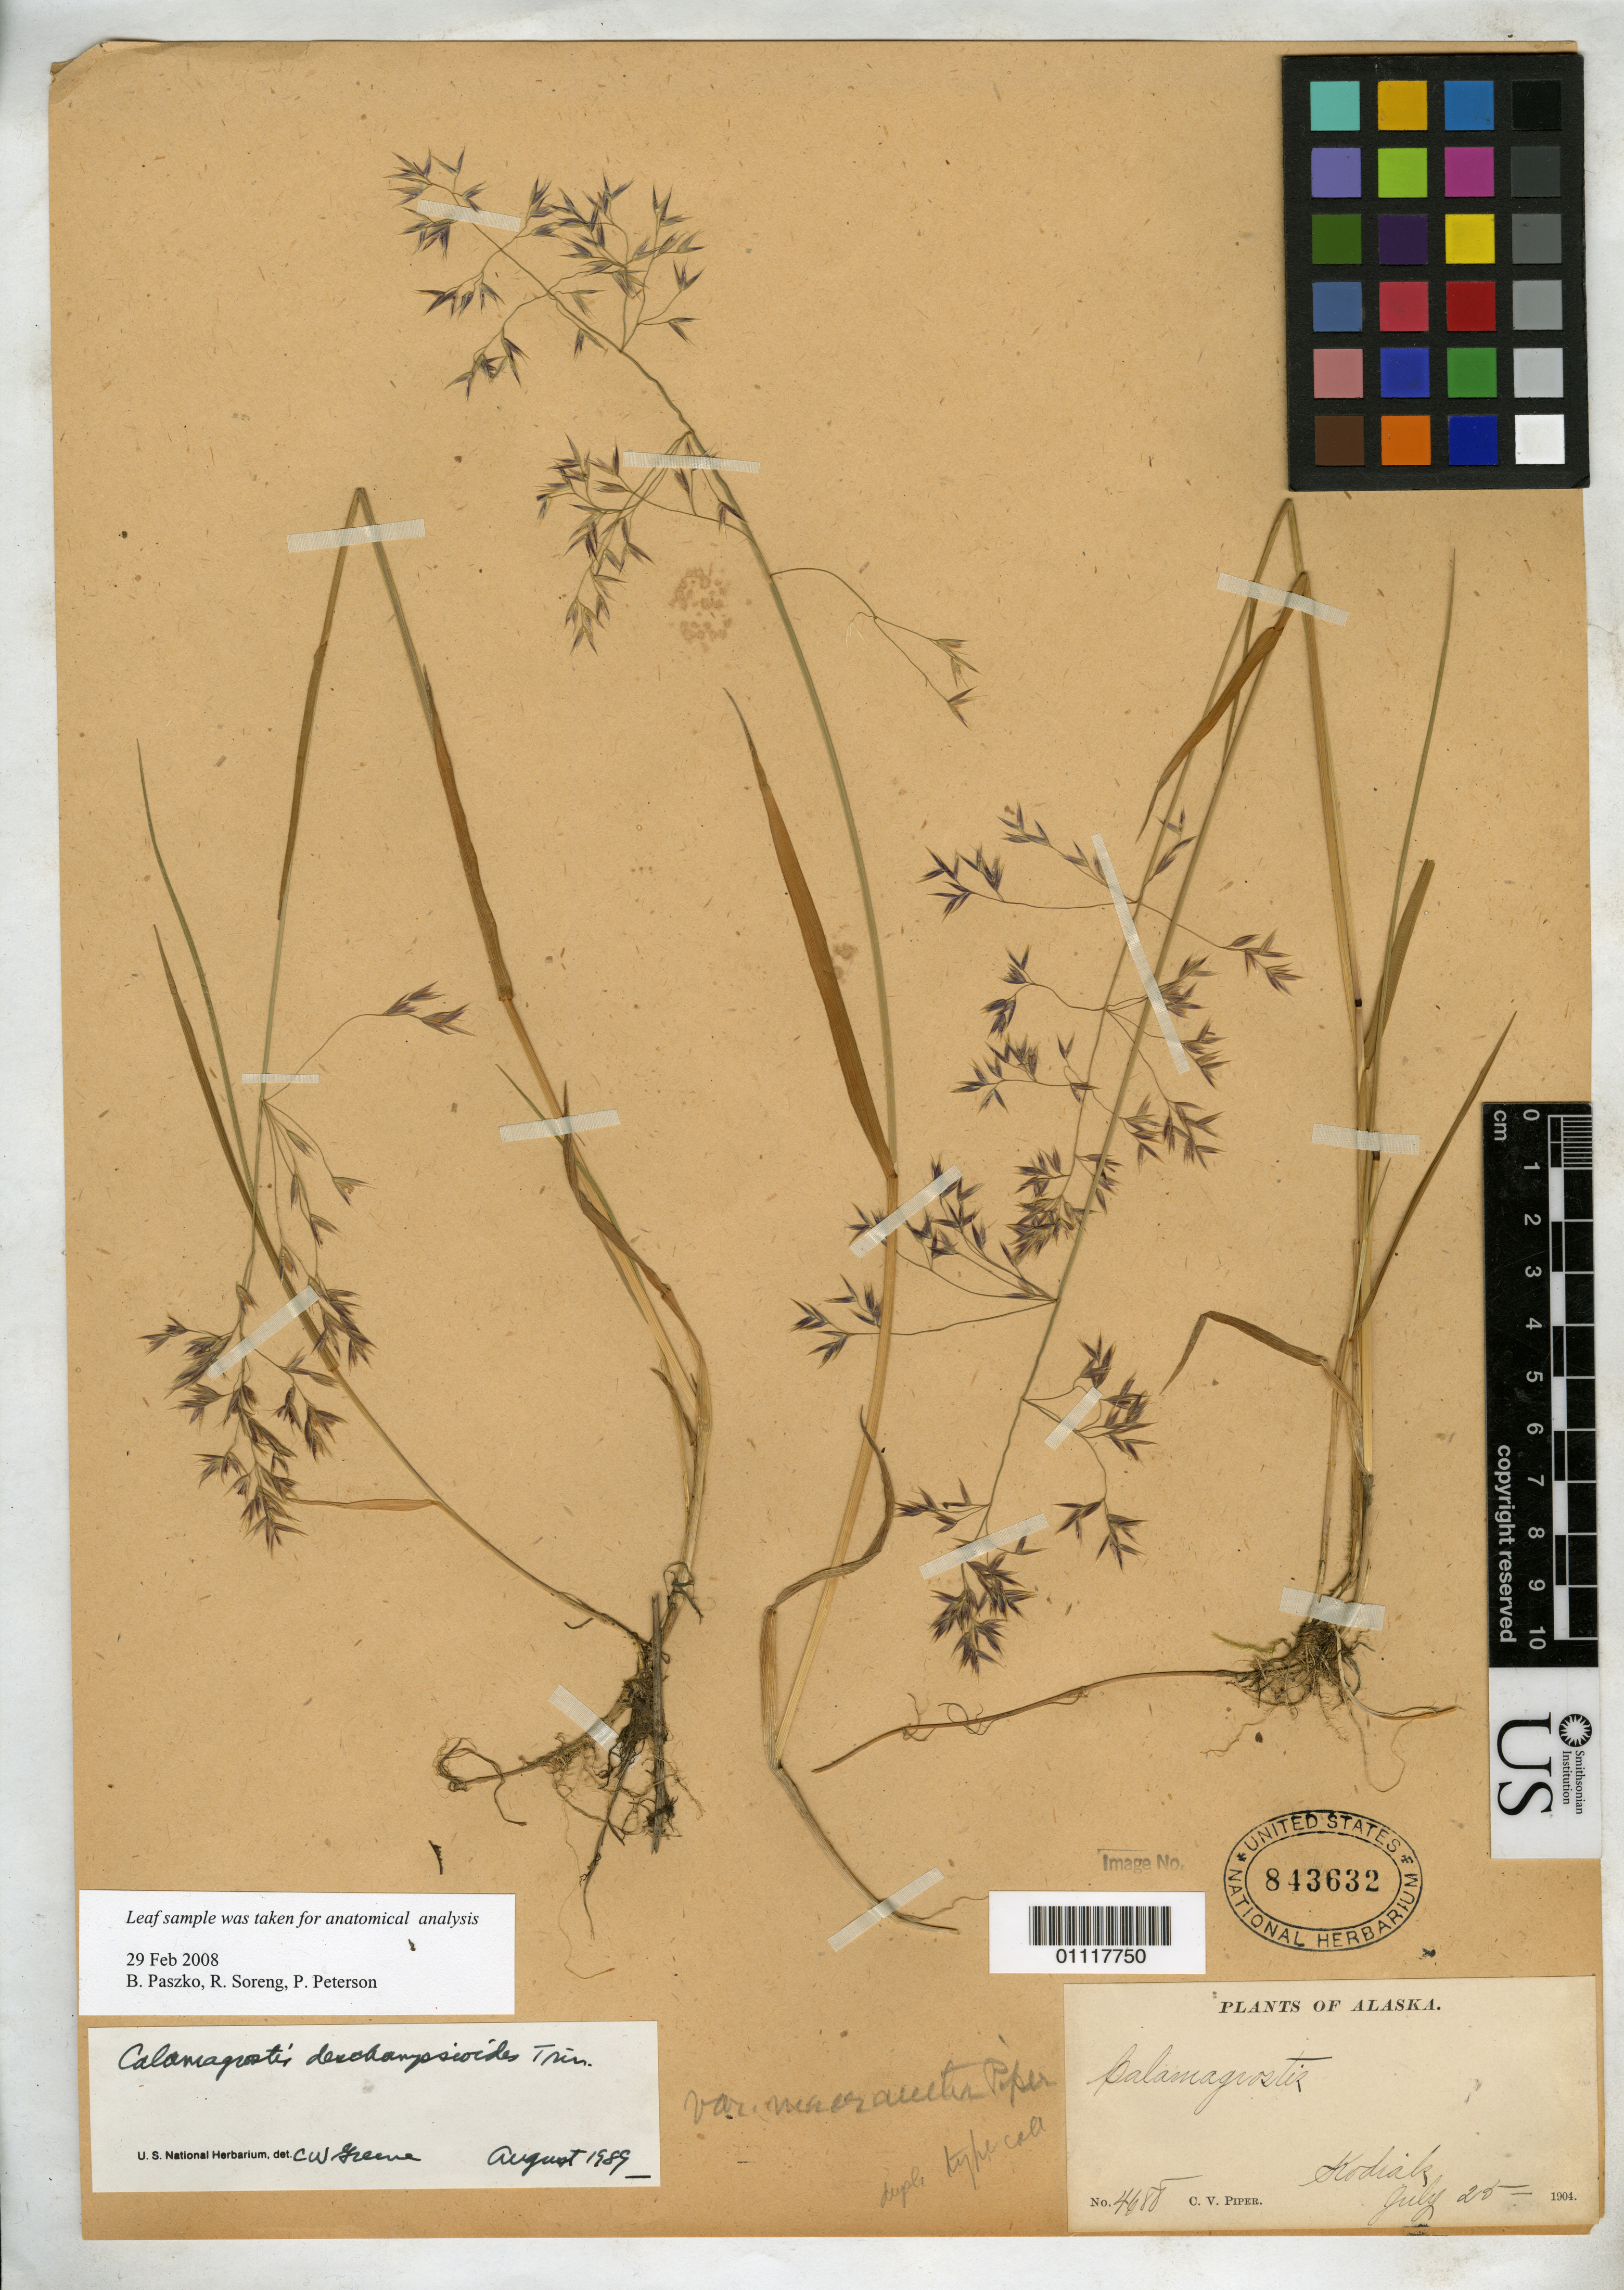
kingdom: Plantae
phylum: Tracheophyta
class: Liliopsida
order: Poales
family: Poaceae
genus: Calamagrostis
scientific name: Calamagrostis deschampsioides subsp. macrantha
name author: Piper ex Scribn. & Merr.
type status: Isotype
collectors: C. V. Piper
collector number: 4688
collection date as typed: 25 Jul 1904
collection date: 1904-07-25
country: United States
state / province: Alaska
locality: Kodiak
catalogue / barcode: US 843632